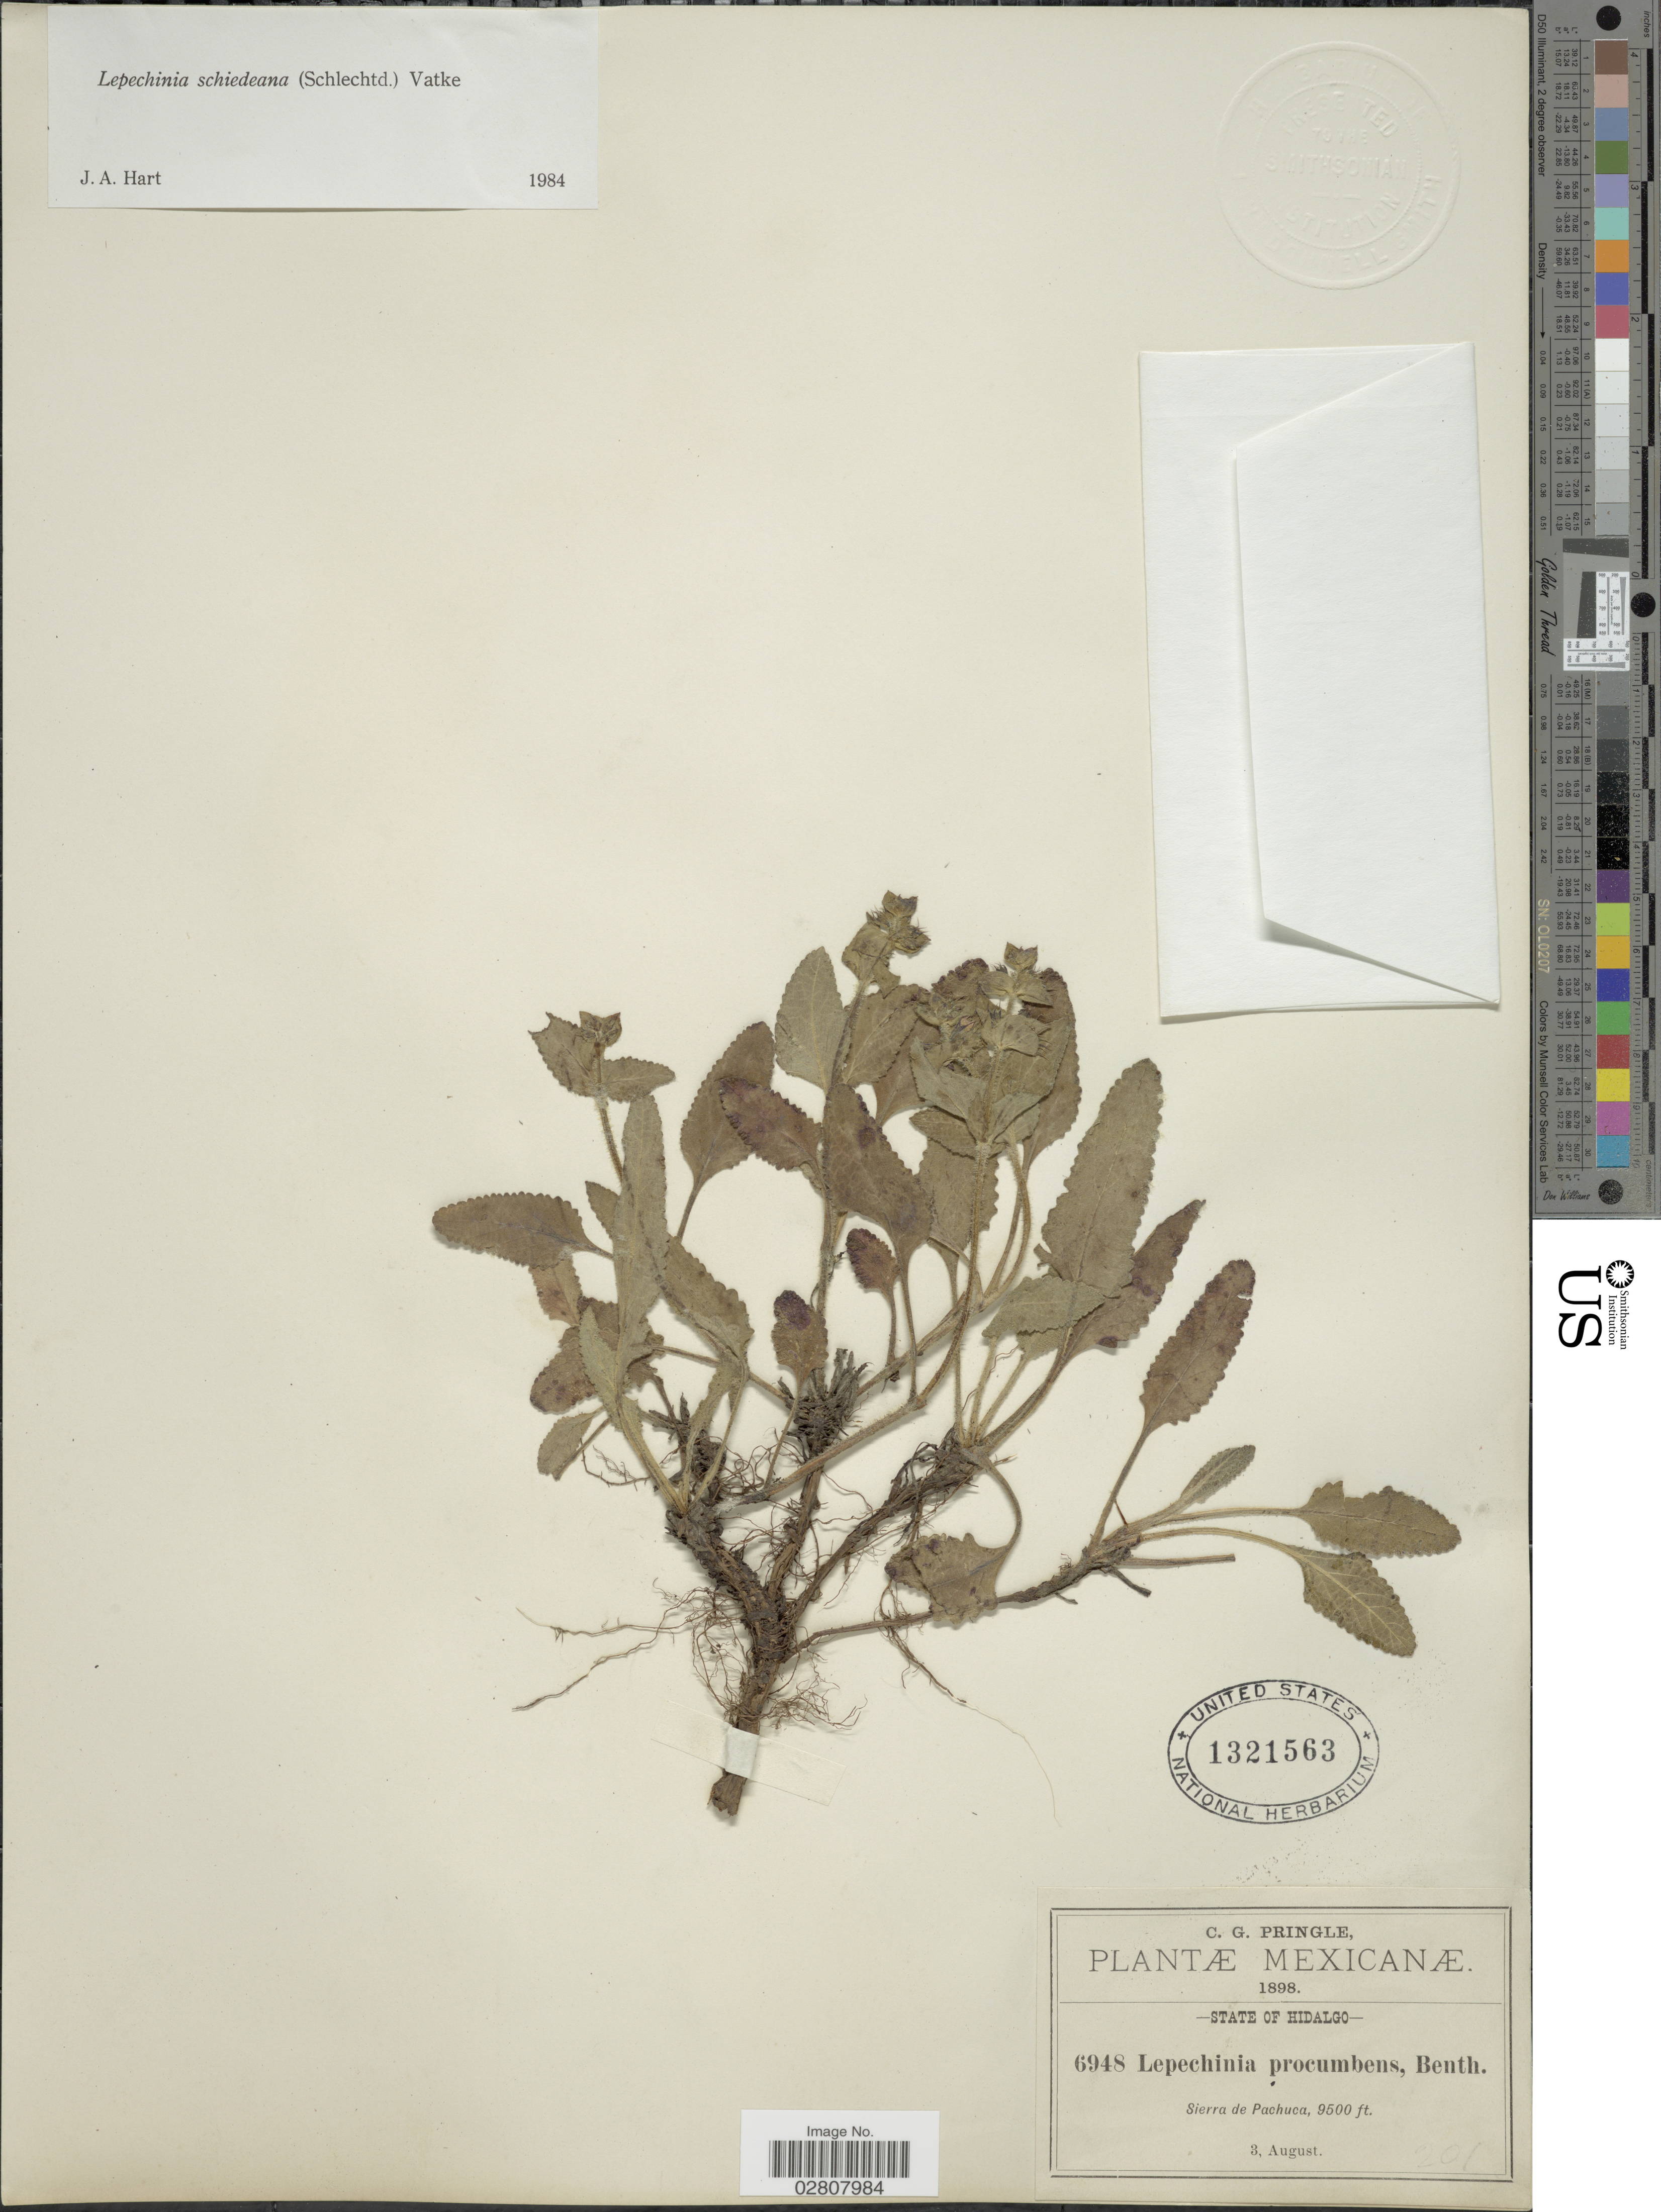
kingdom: Plantae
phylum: Tracheophyta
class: Magnoliopsida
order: Lamiales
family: Lamiaceae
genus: Lepechinia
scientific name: Lepechinia schiedeana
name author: (Schltdl.) Vatke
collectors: C. G. Pringle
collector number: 6948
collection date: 1898-08-03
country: Mexico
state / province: Hidalgo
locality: Sierra de Pachuca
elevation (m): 2896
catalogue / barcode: US 1321563